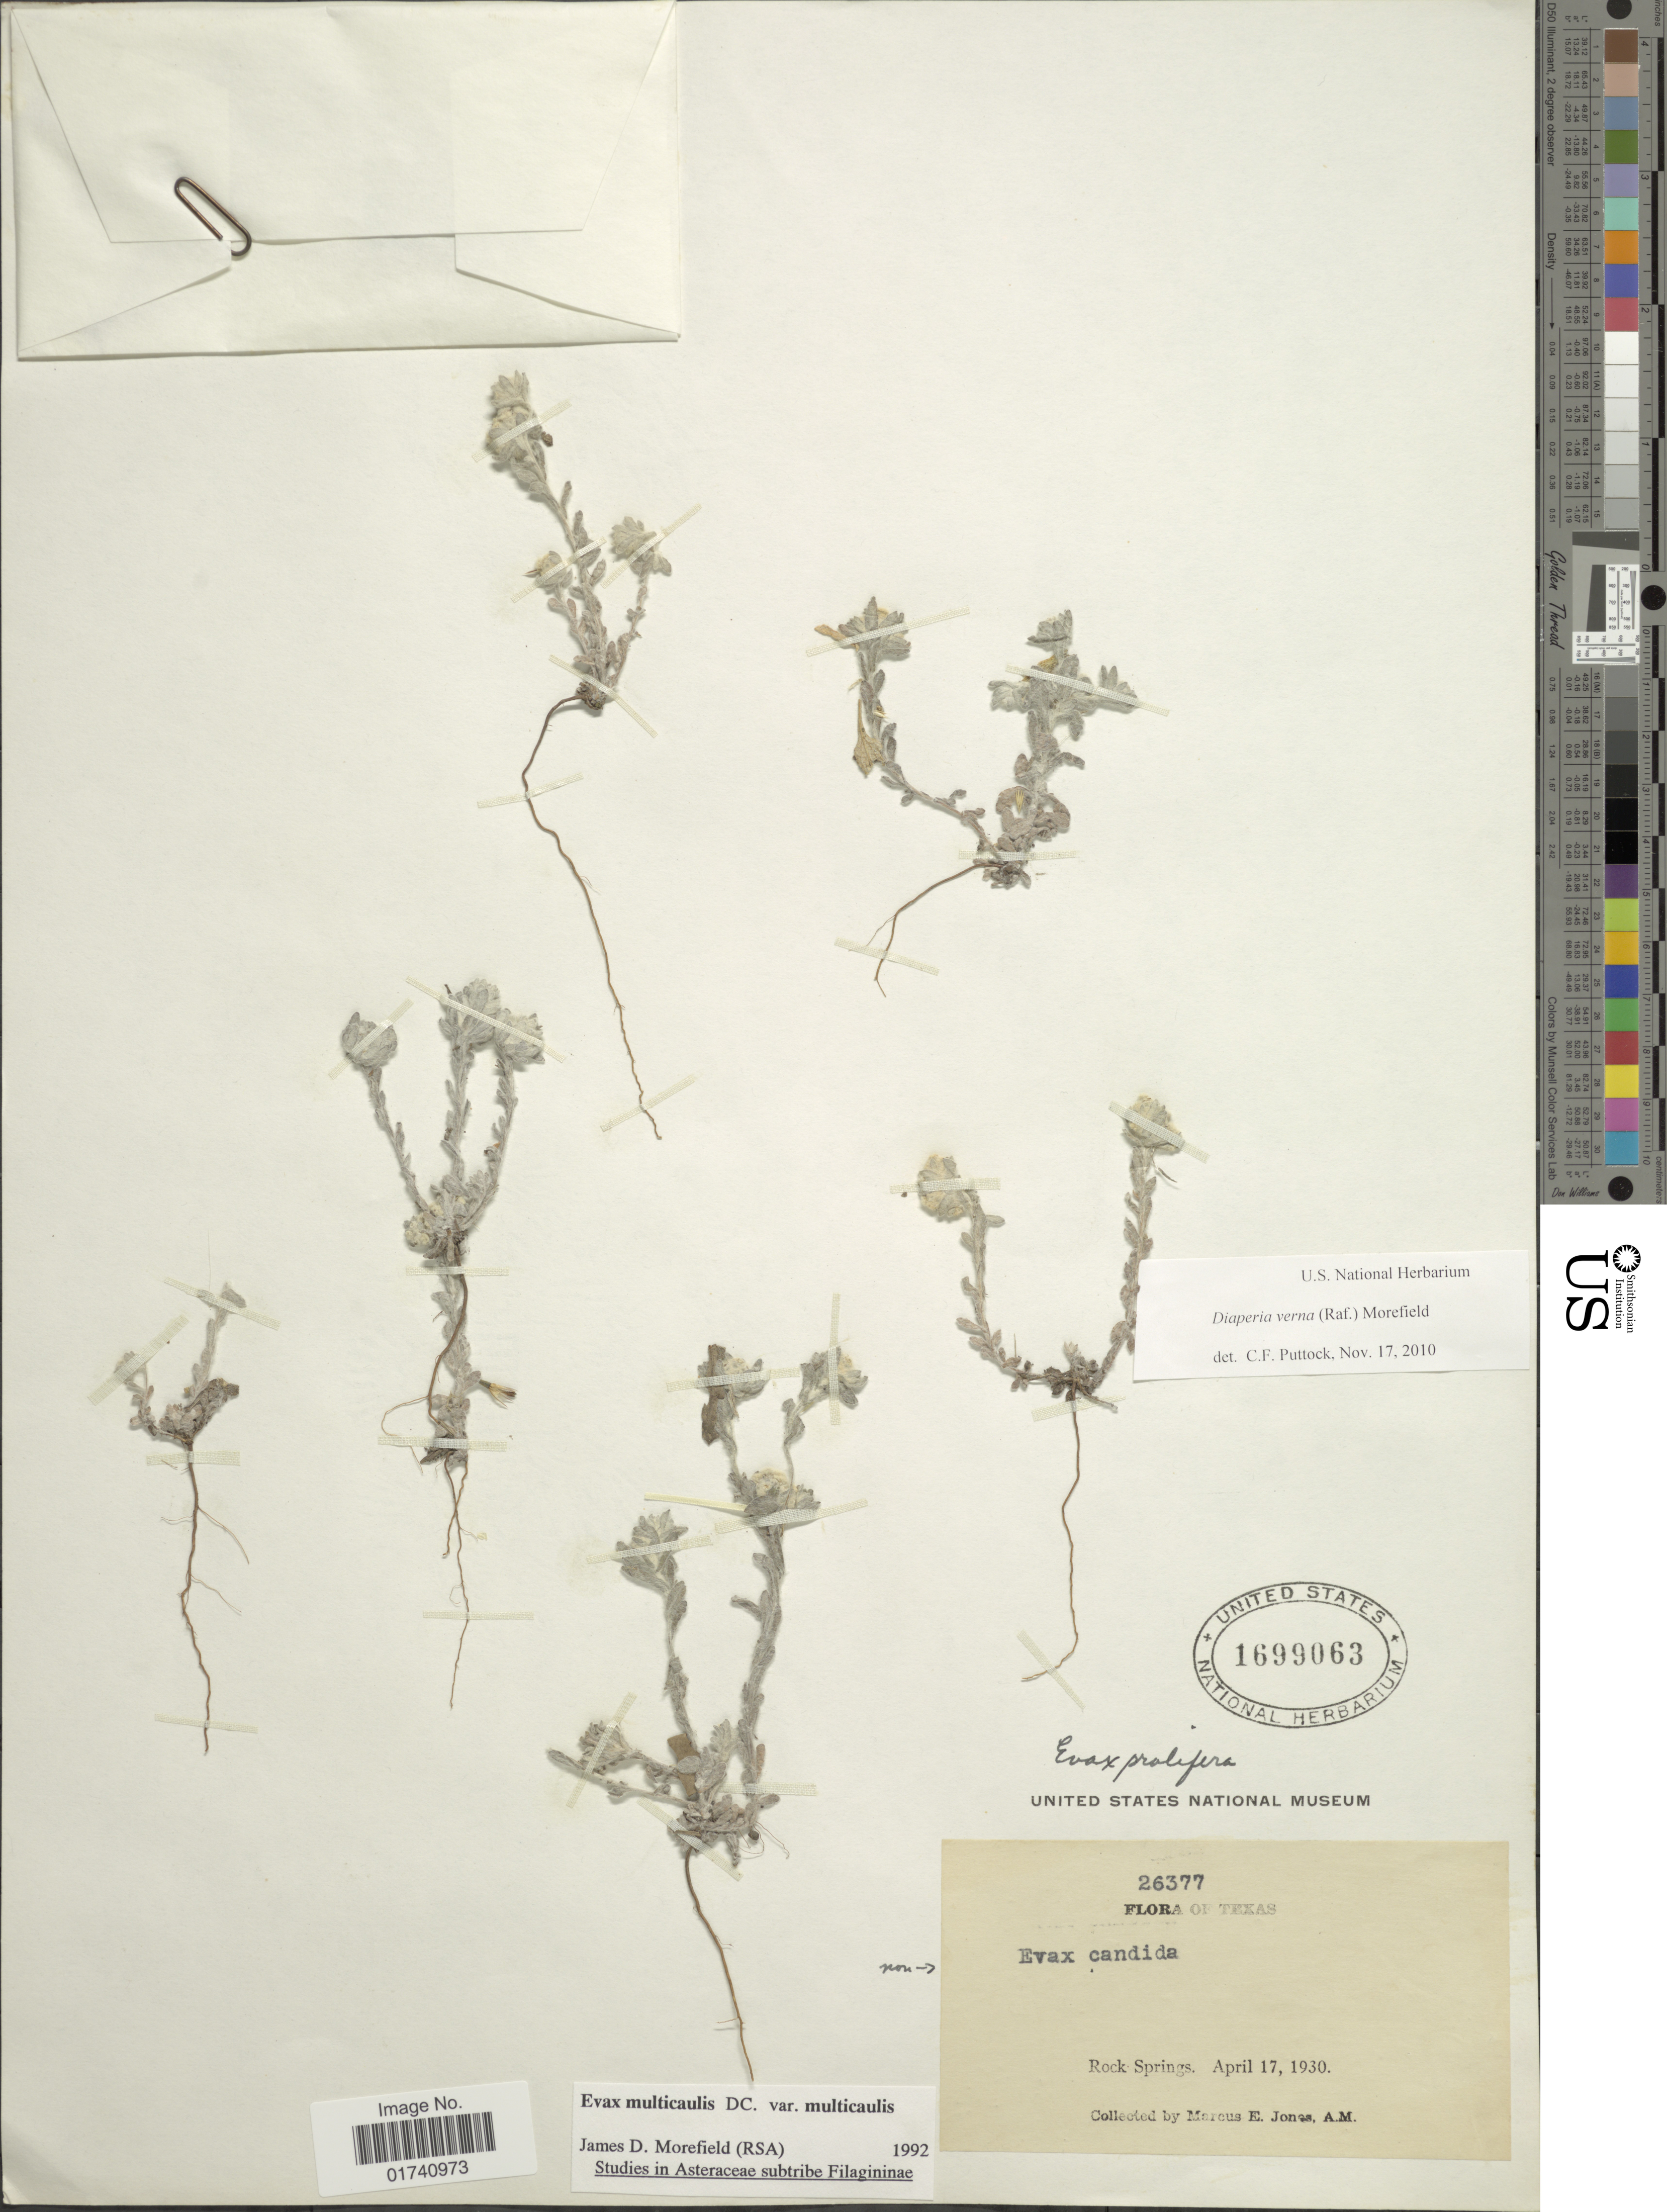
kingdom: Plantae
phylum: Tracheophyta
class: Magnoliopsida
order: Asterales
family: Asteraceae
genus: Diaperia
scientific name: Diaperia verna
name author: (Raf.) Morefield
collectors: M. E. Jones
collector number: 26377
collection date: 1930-04-17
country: United States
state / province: Texas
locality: Rock Springs.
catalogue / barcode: US 1699063